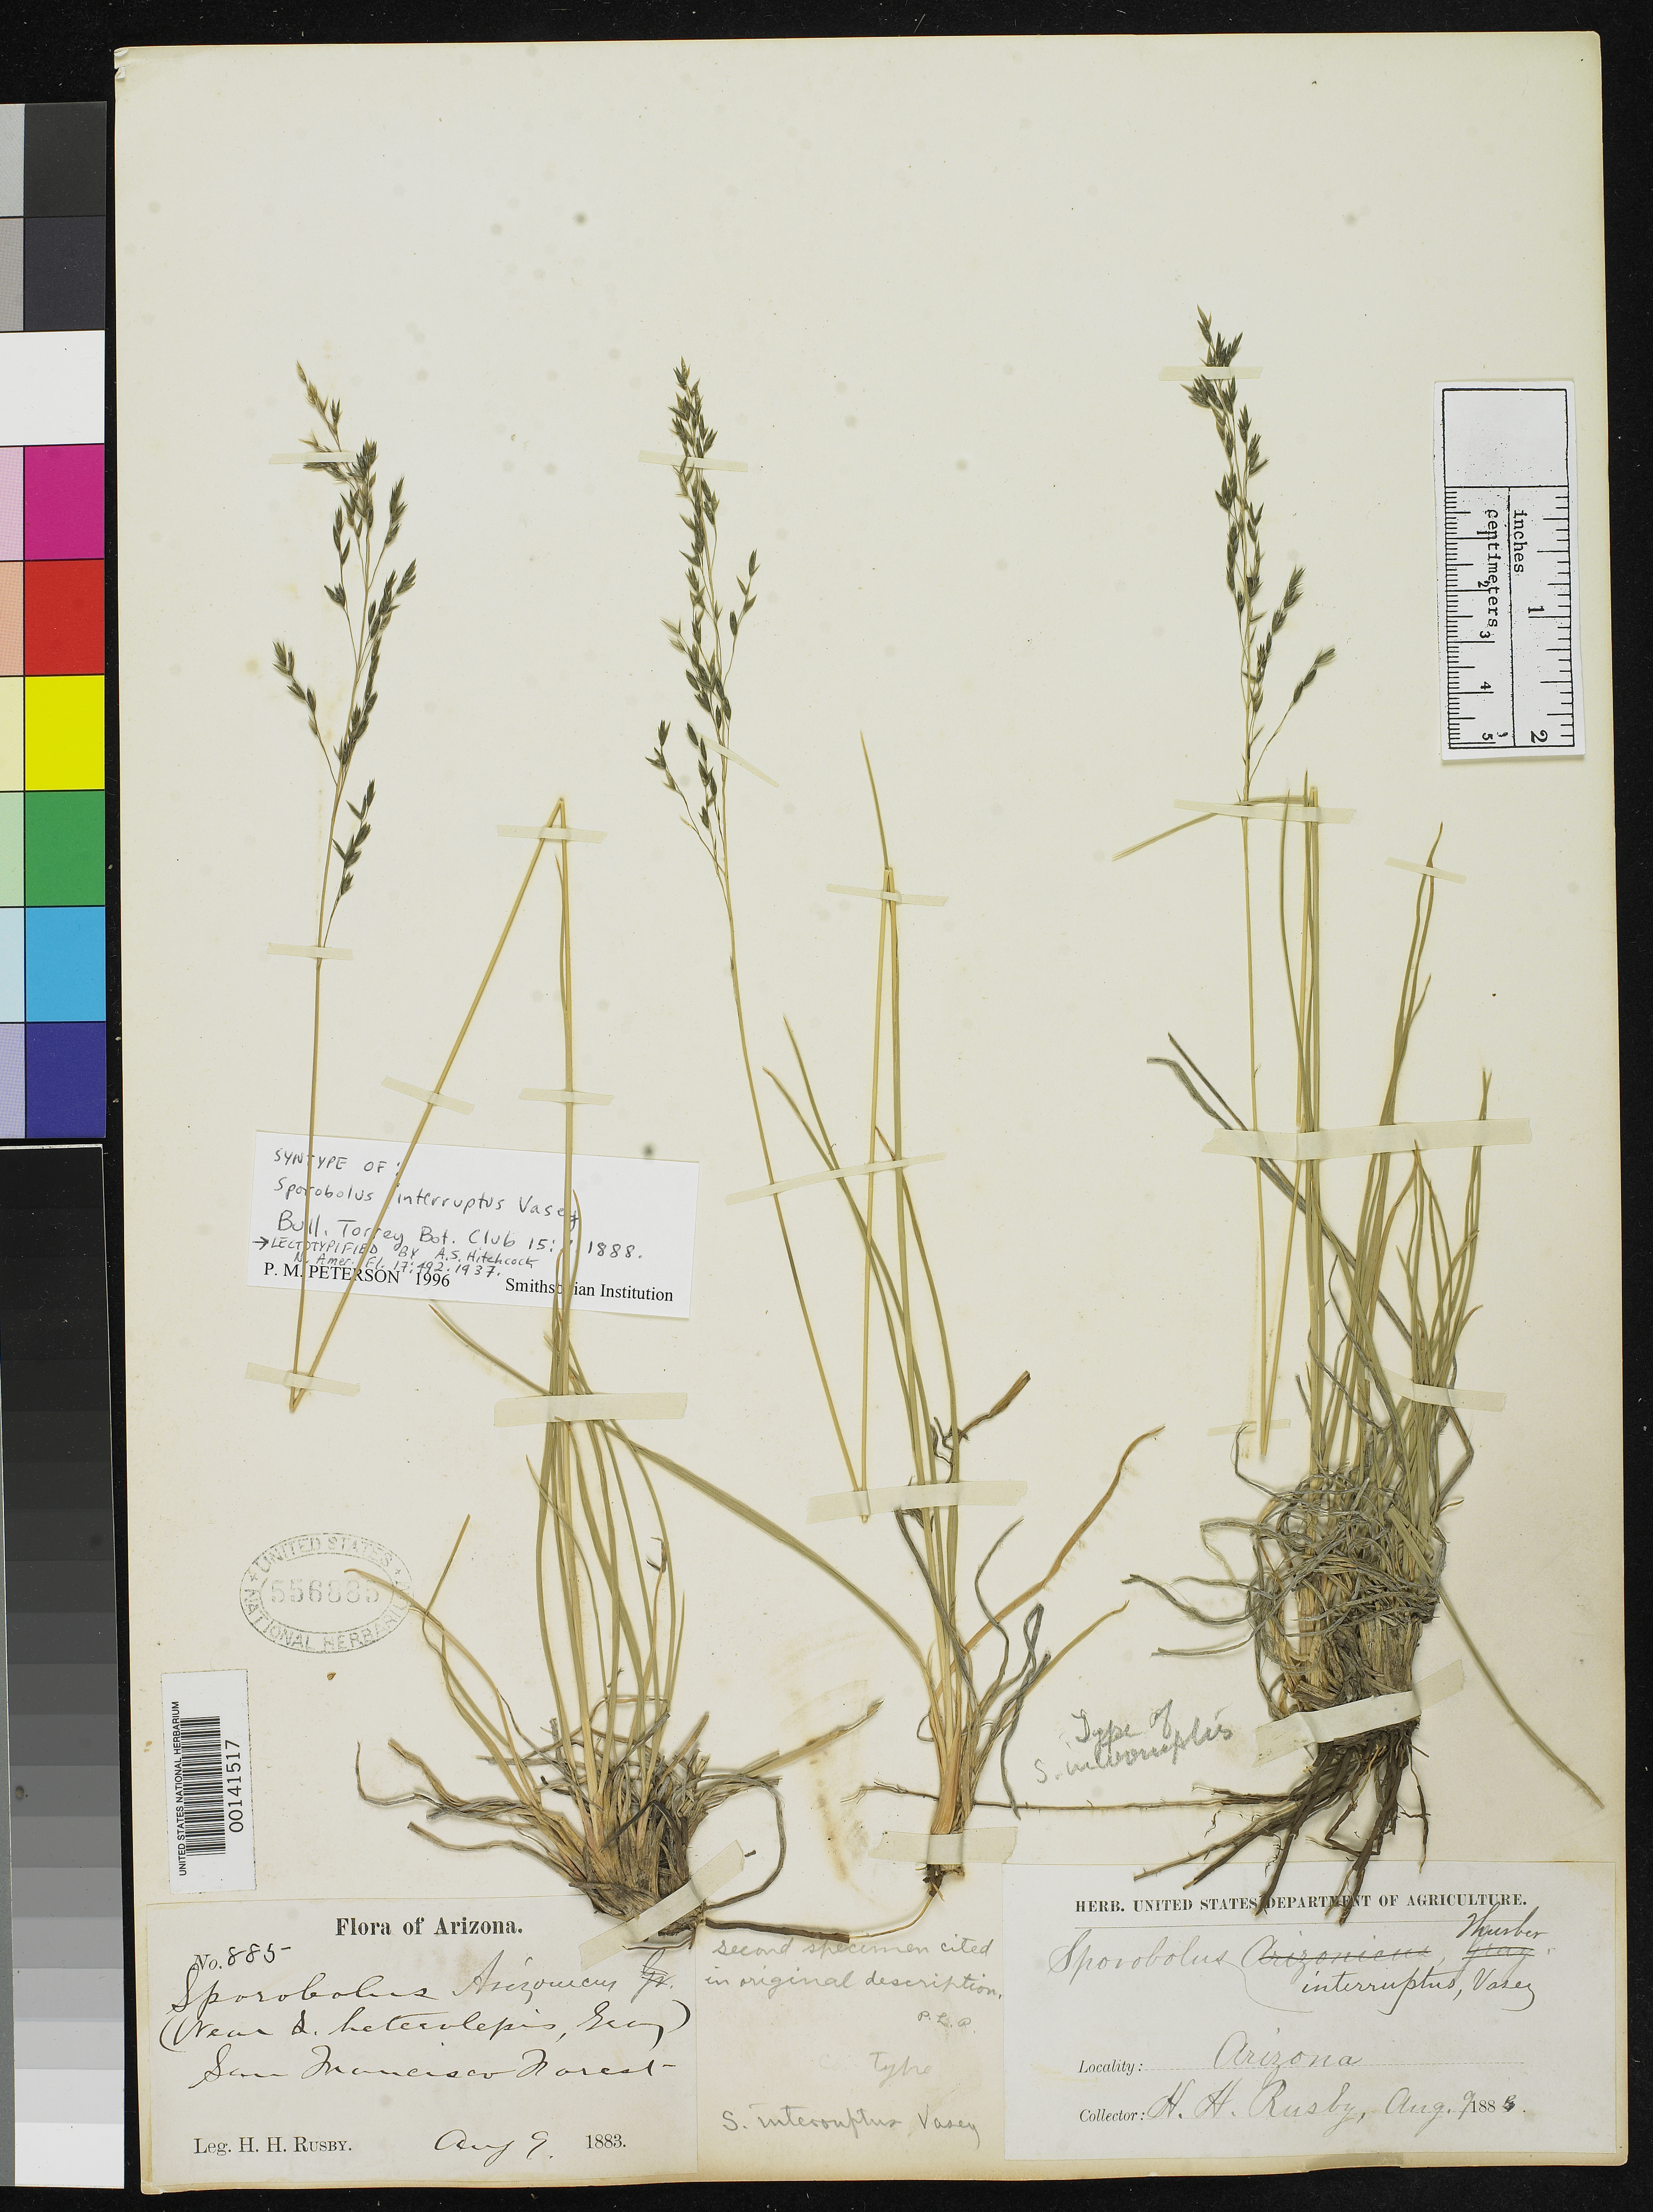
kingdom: Plantae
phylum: Tracheophyta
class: Liliopsida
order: Poales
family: Poaceae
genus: Sporobolus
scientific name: Sporobolus interruptus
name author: Vasey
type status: Isosyntype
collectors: H. H. Rusby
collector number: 885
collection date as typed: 09 Aug 1883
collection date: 1883-08-09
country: United States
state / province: Arizona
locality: San Francisco forest.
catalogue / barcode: US 556885